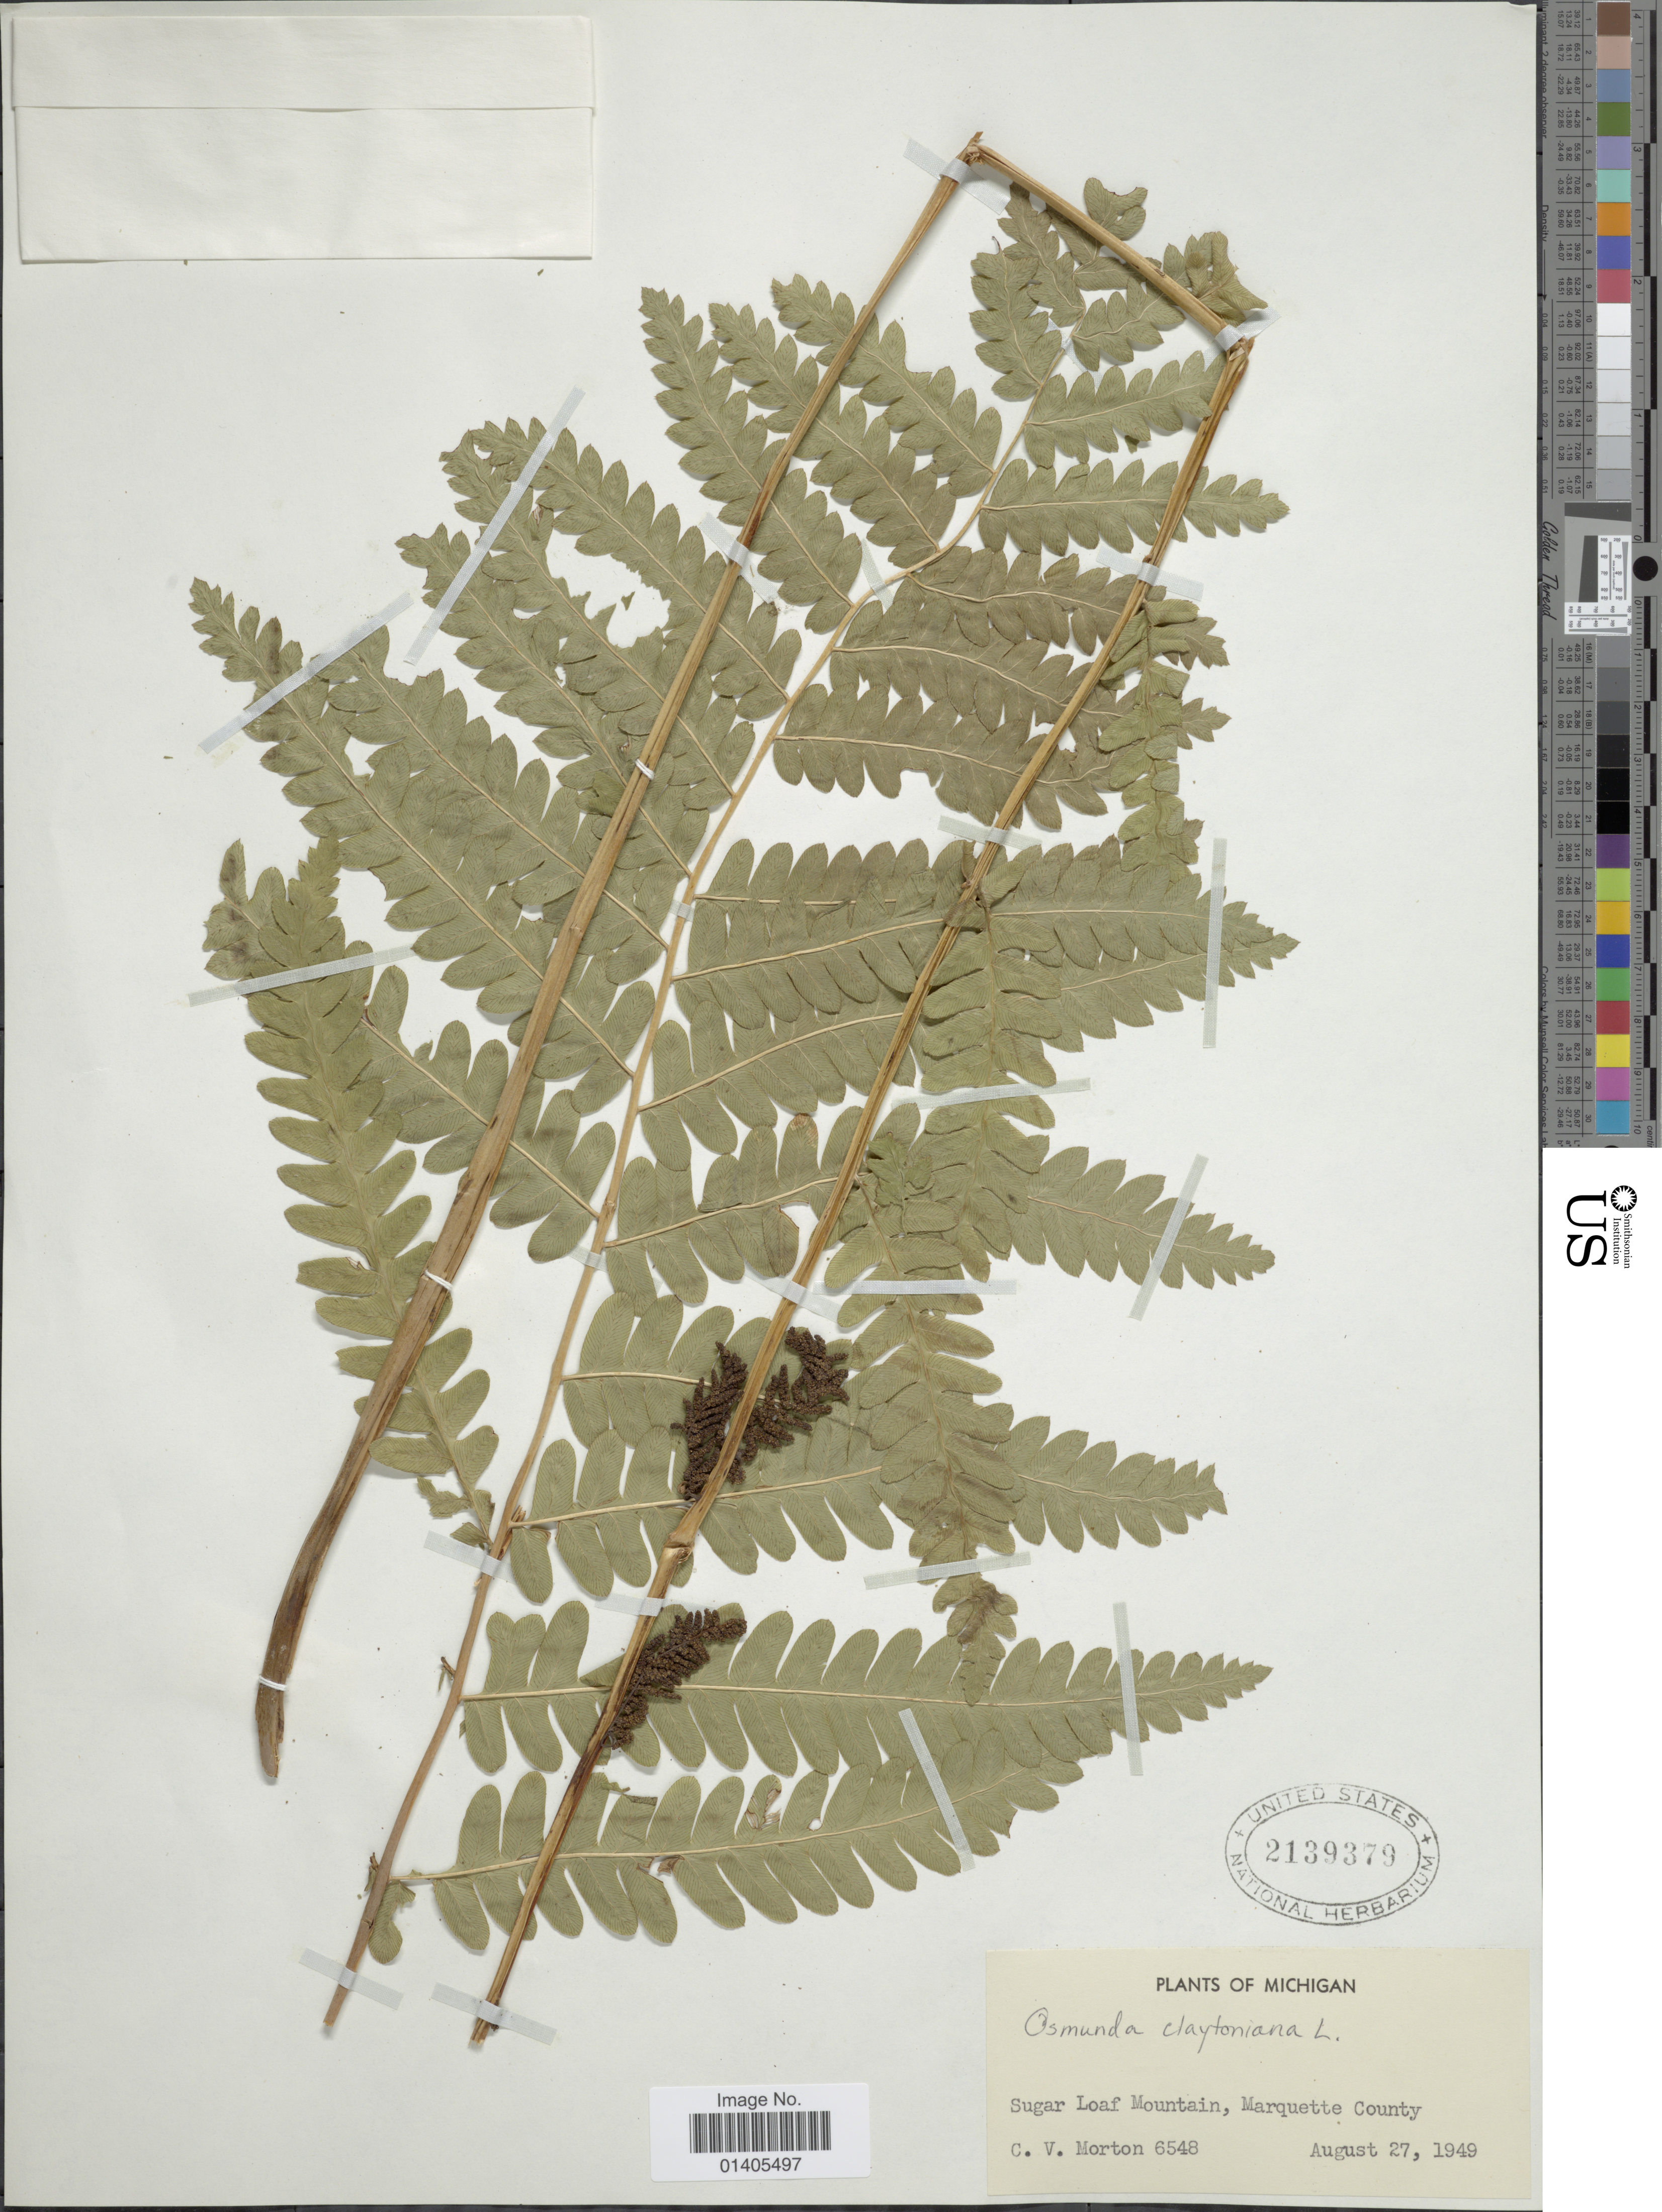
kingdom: Plantae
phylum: Tracheophyta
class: Polypodiopsida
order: Osmundales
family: Osmundaceae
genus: Osmunda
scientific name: Osmunda claytoniana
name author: (L.) Tagawa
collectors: C. V. Morton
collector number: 6548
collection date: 1949-08-27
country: United States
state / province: Michigan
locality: Sugar Loaf Mountain, Marquette County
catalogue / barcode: US 2139379